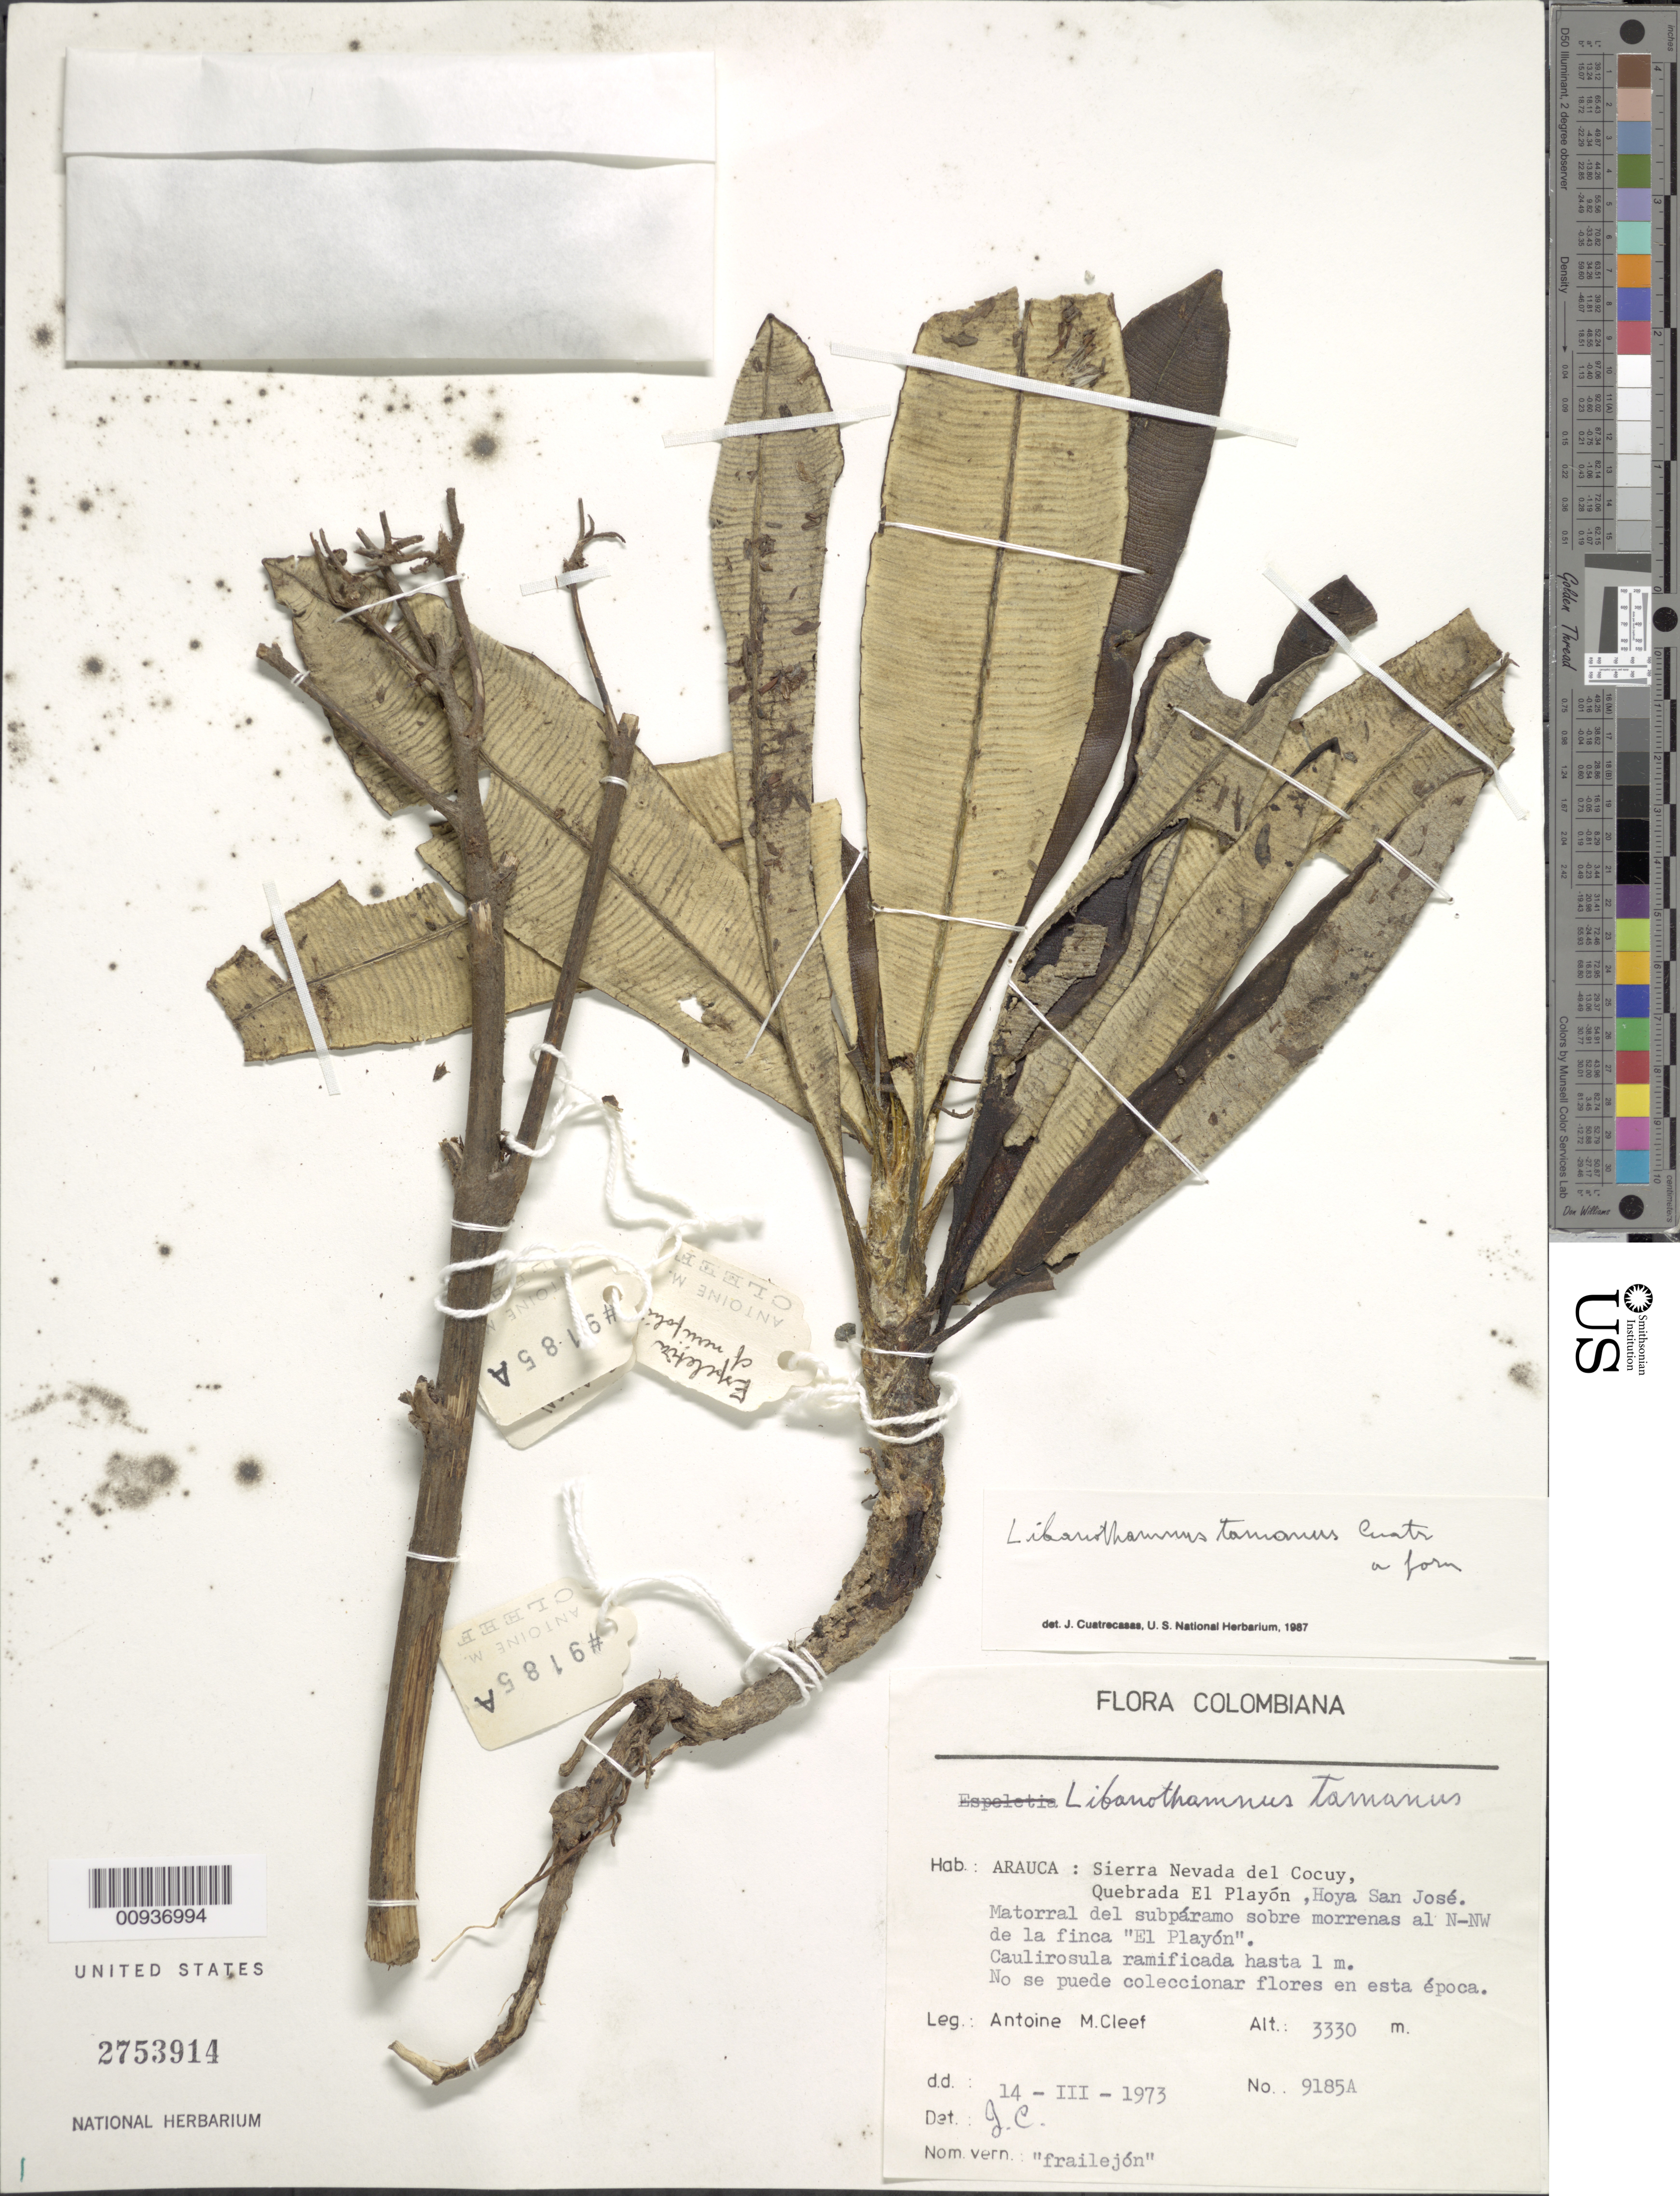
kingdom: Plantae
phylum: Tracheophyta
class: Magnoliopsida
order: Asterales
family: Asteraceae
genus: Libanothamnus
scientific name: Libanothamnus tamanus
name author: (Cuatrec.) Cuatrec.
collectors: A. M. Cleef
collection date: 1973-03-14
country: Colombia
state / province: Arauca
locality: Sierra Nevada del Cocuy, Quebrada El Playón, Hoya de San José, Matorrl del subpáramo sobre morrenas al N-NW de la finca "El Playón".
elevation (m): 3330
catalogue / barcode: US 2753914